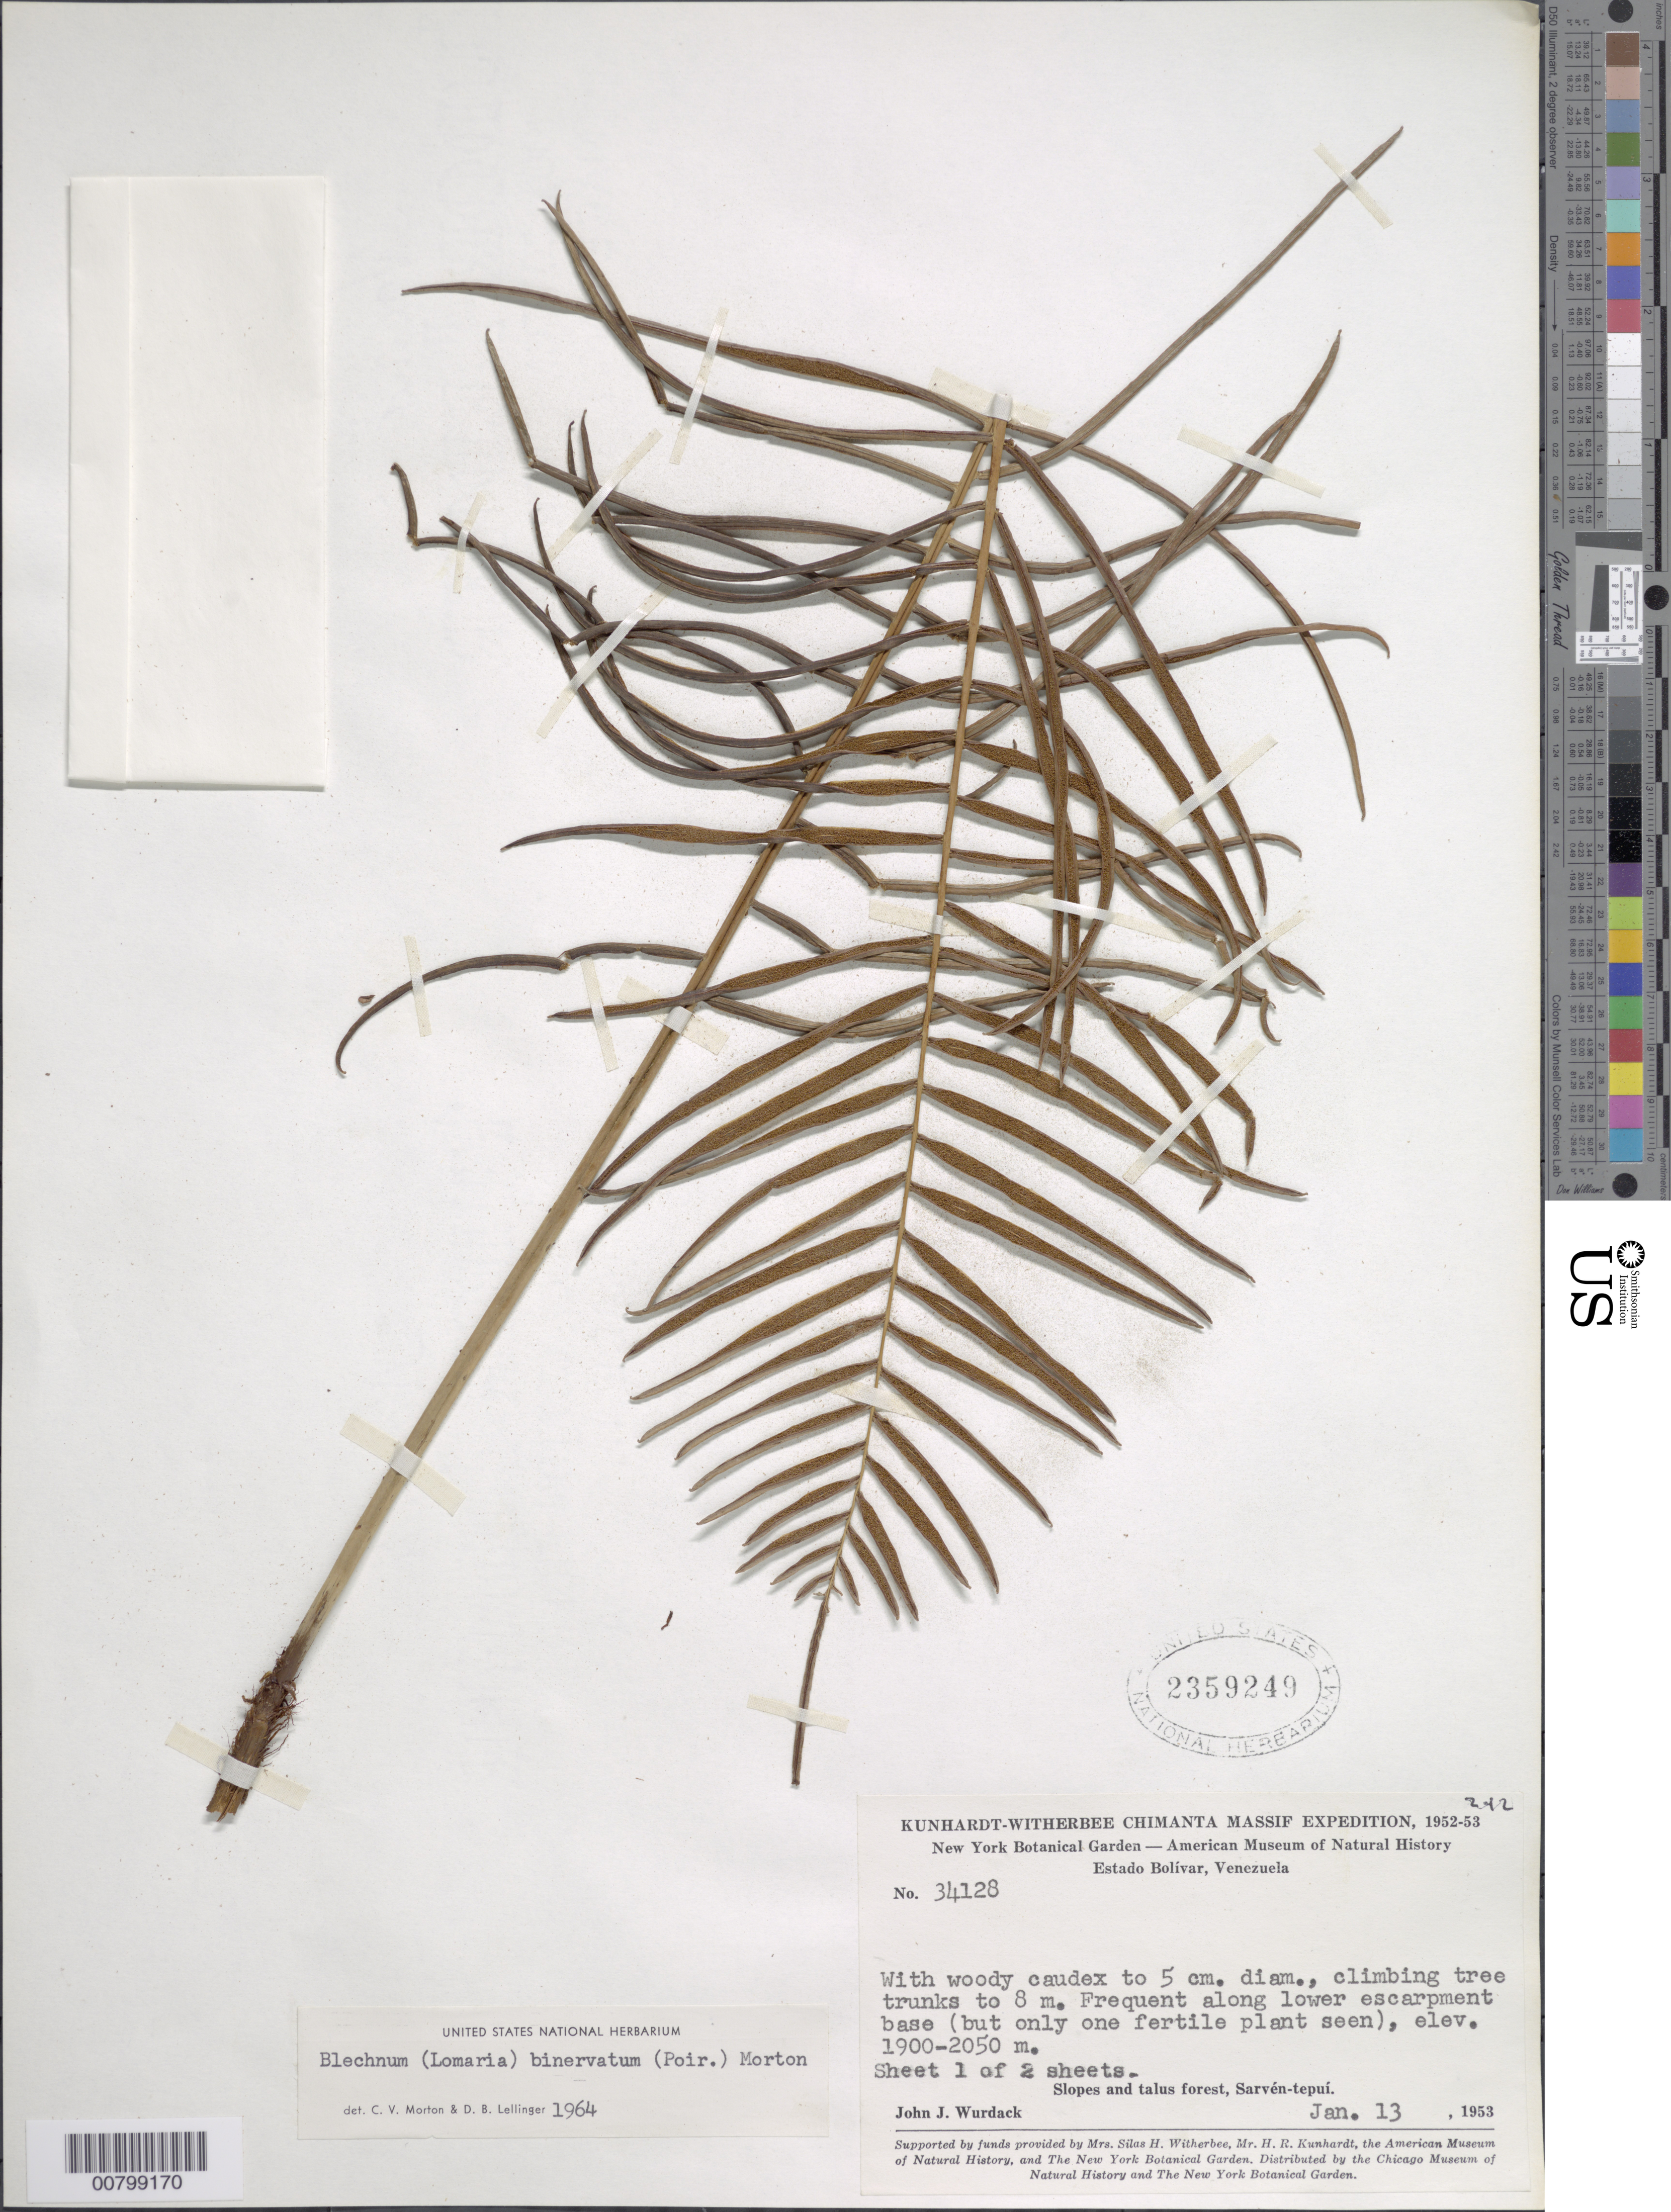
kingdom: Plantae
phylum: Tracheophyta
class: Polypodiopsida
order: Polypodiales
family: Blechnaceae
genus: Blechnum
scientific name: Blechnum binervatum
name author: (Poir.) C.V. Morton & Lellinger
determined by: Morton, C. V.; Lellinger, D. B.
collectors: J. J. Wurdack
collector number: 34128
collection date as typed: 13-Jan-53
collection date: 1953-01-13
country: Venezuela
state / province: Bolívar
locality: Sarvén-tepuí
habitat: Slopes and talus forest; along lower escarpment base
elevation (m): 1900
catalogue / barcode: US 2359249